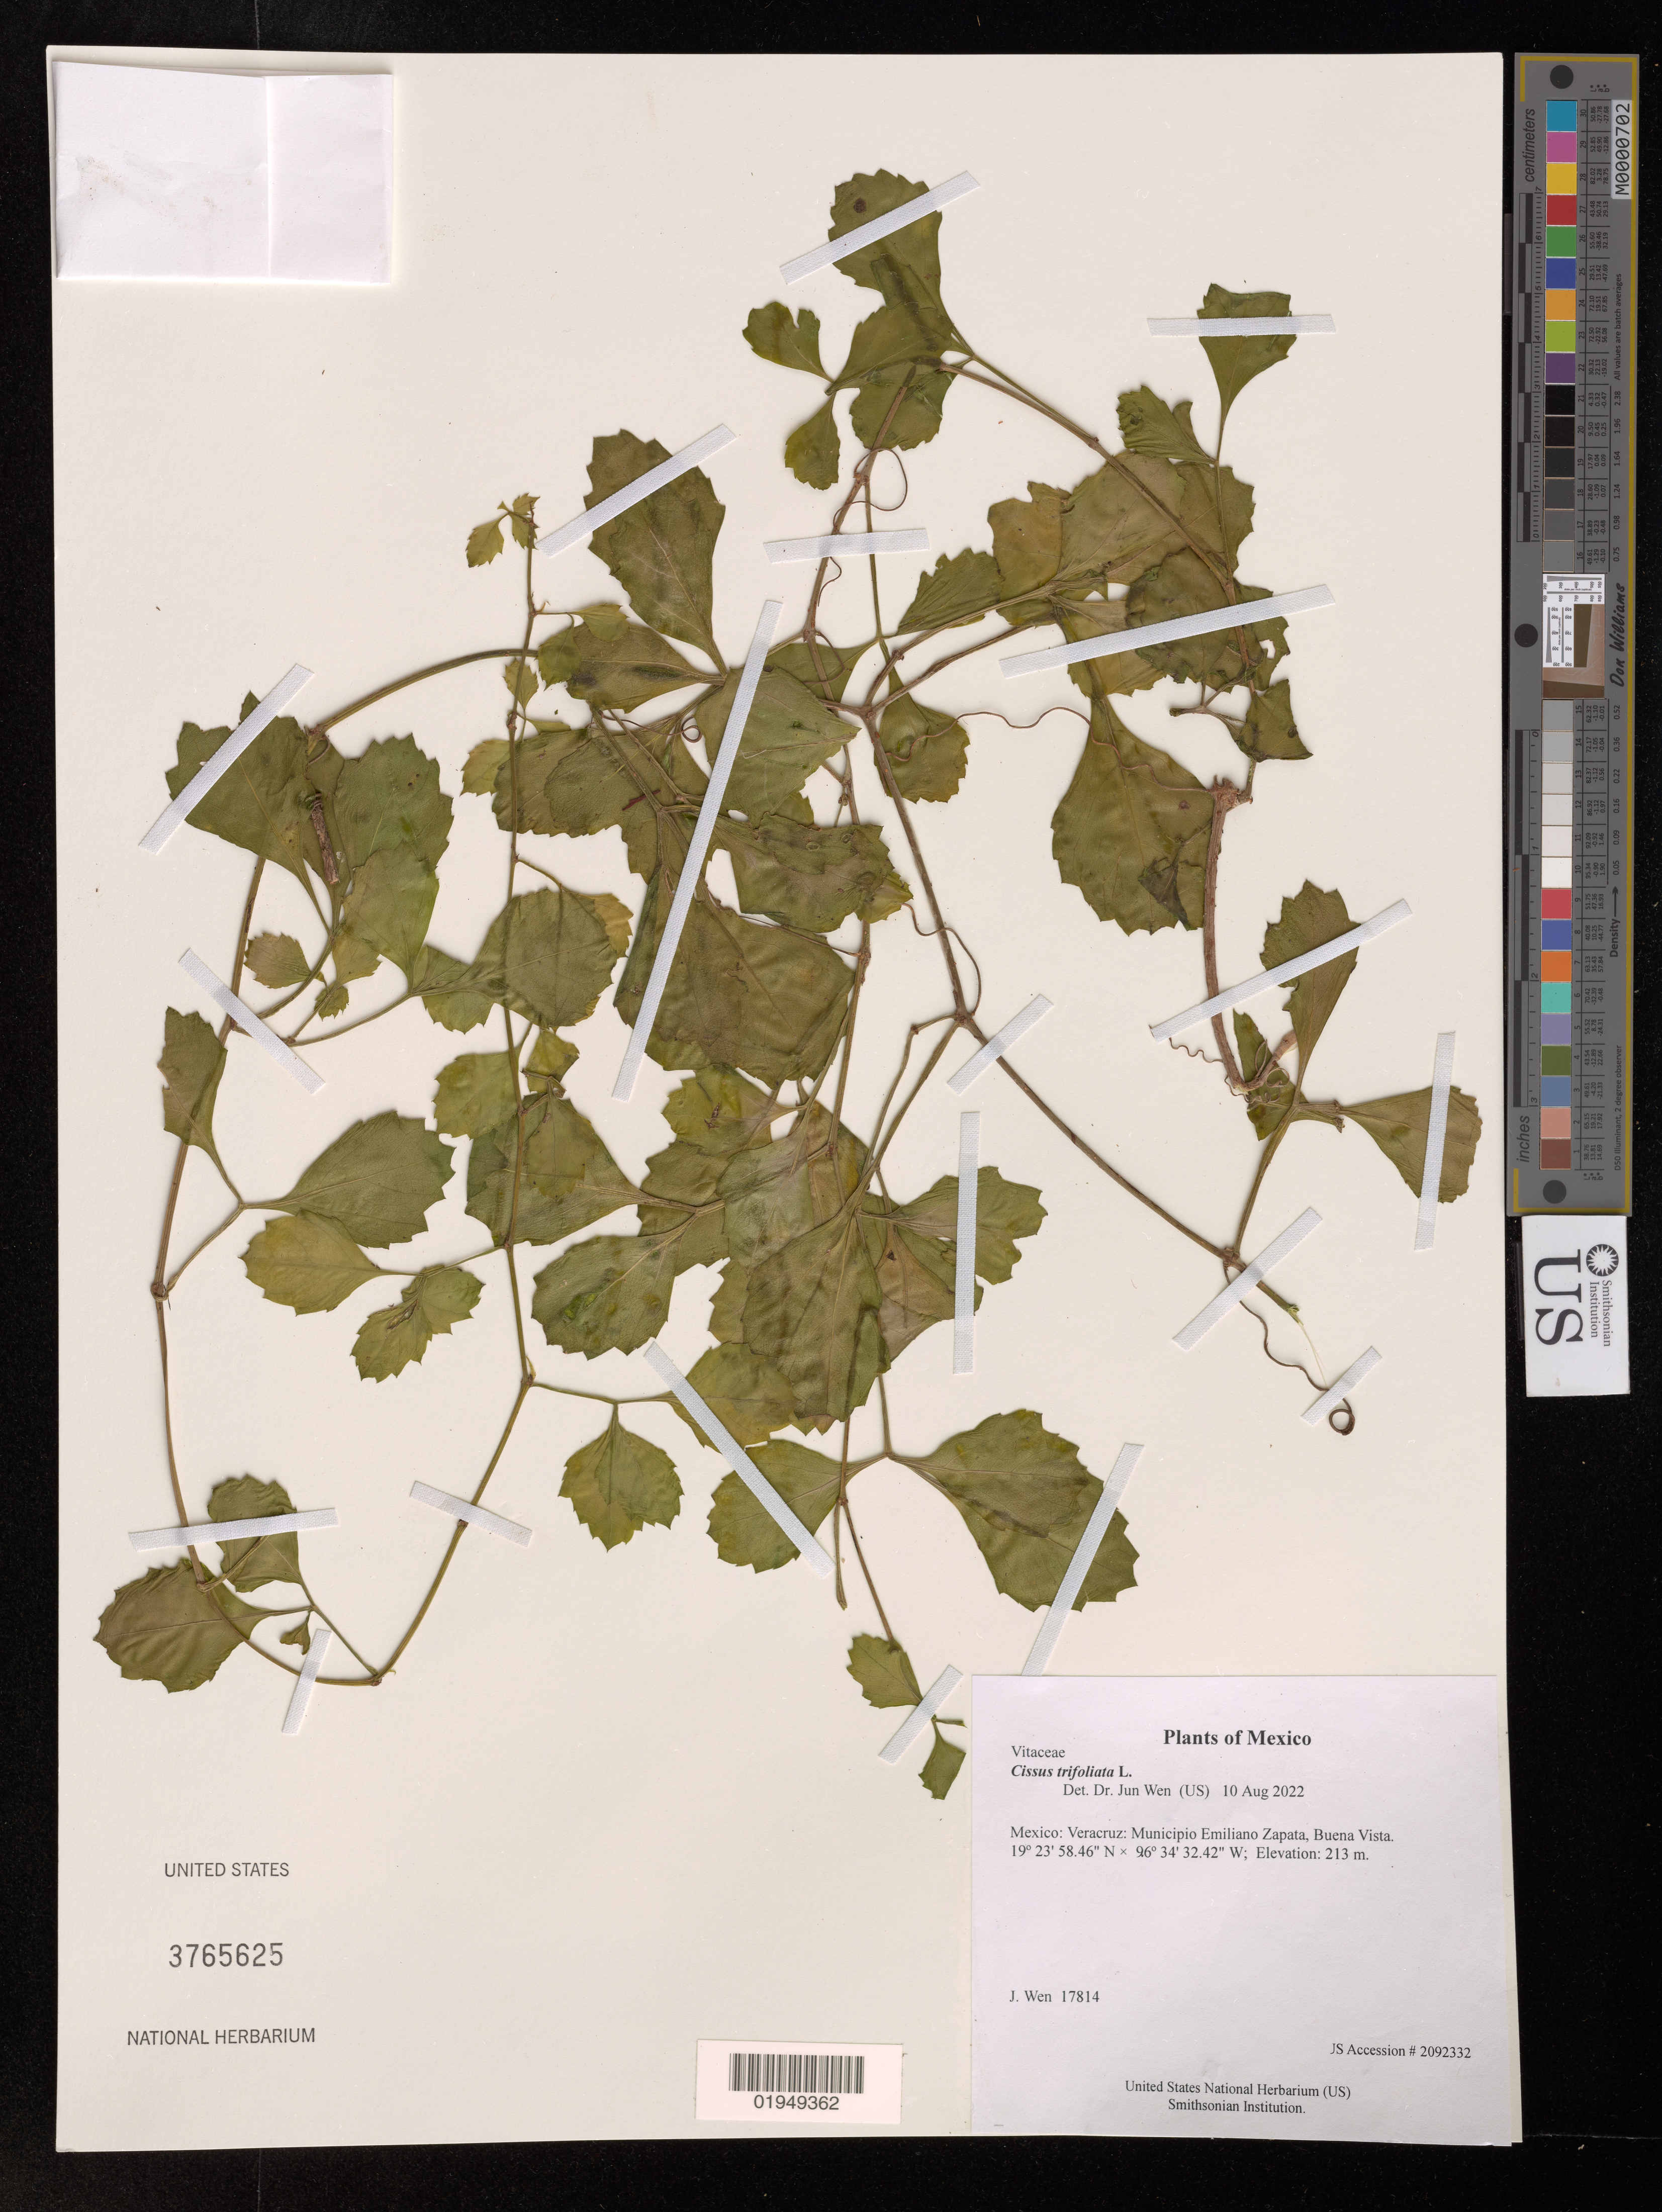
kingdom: Plantae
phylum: Tracheophyta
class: Magnoliopsida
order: Vitales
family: Vitaceae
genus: Cissus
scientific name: Cissus trifoliata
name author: (L.) L.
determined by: Wen, Jun, (BOT), Smithsonian Institution - National Museum of Natural History (UNITED STATES)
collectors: J. Wen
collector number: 17814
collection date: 2022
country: Mexico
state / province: Veracruz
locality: Municipio Emiliano Zapata, Buena Vista.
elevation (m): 213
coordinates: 19 2358.46 N, 96 3432.42 W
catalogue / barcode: US 3765625